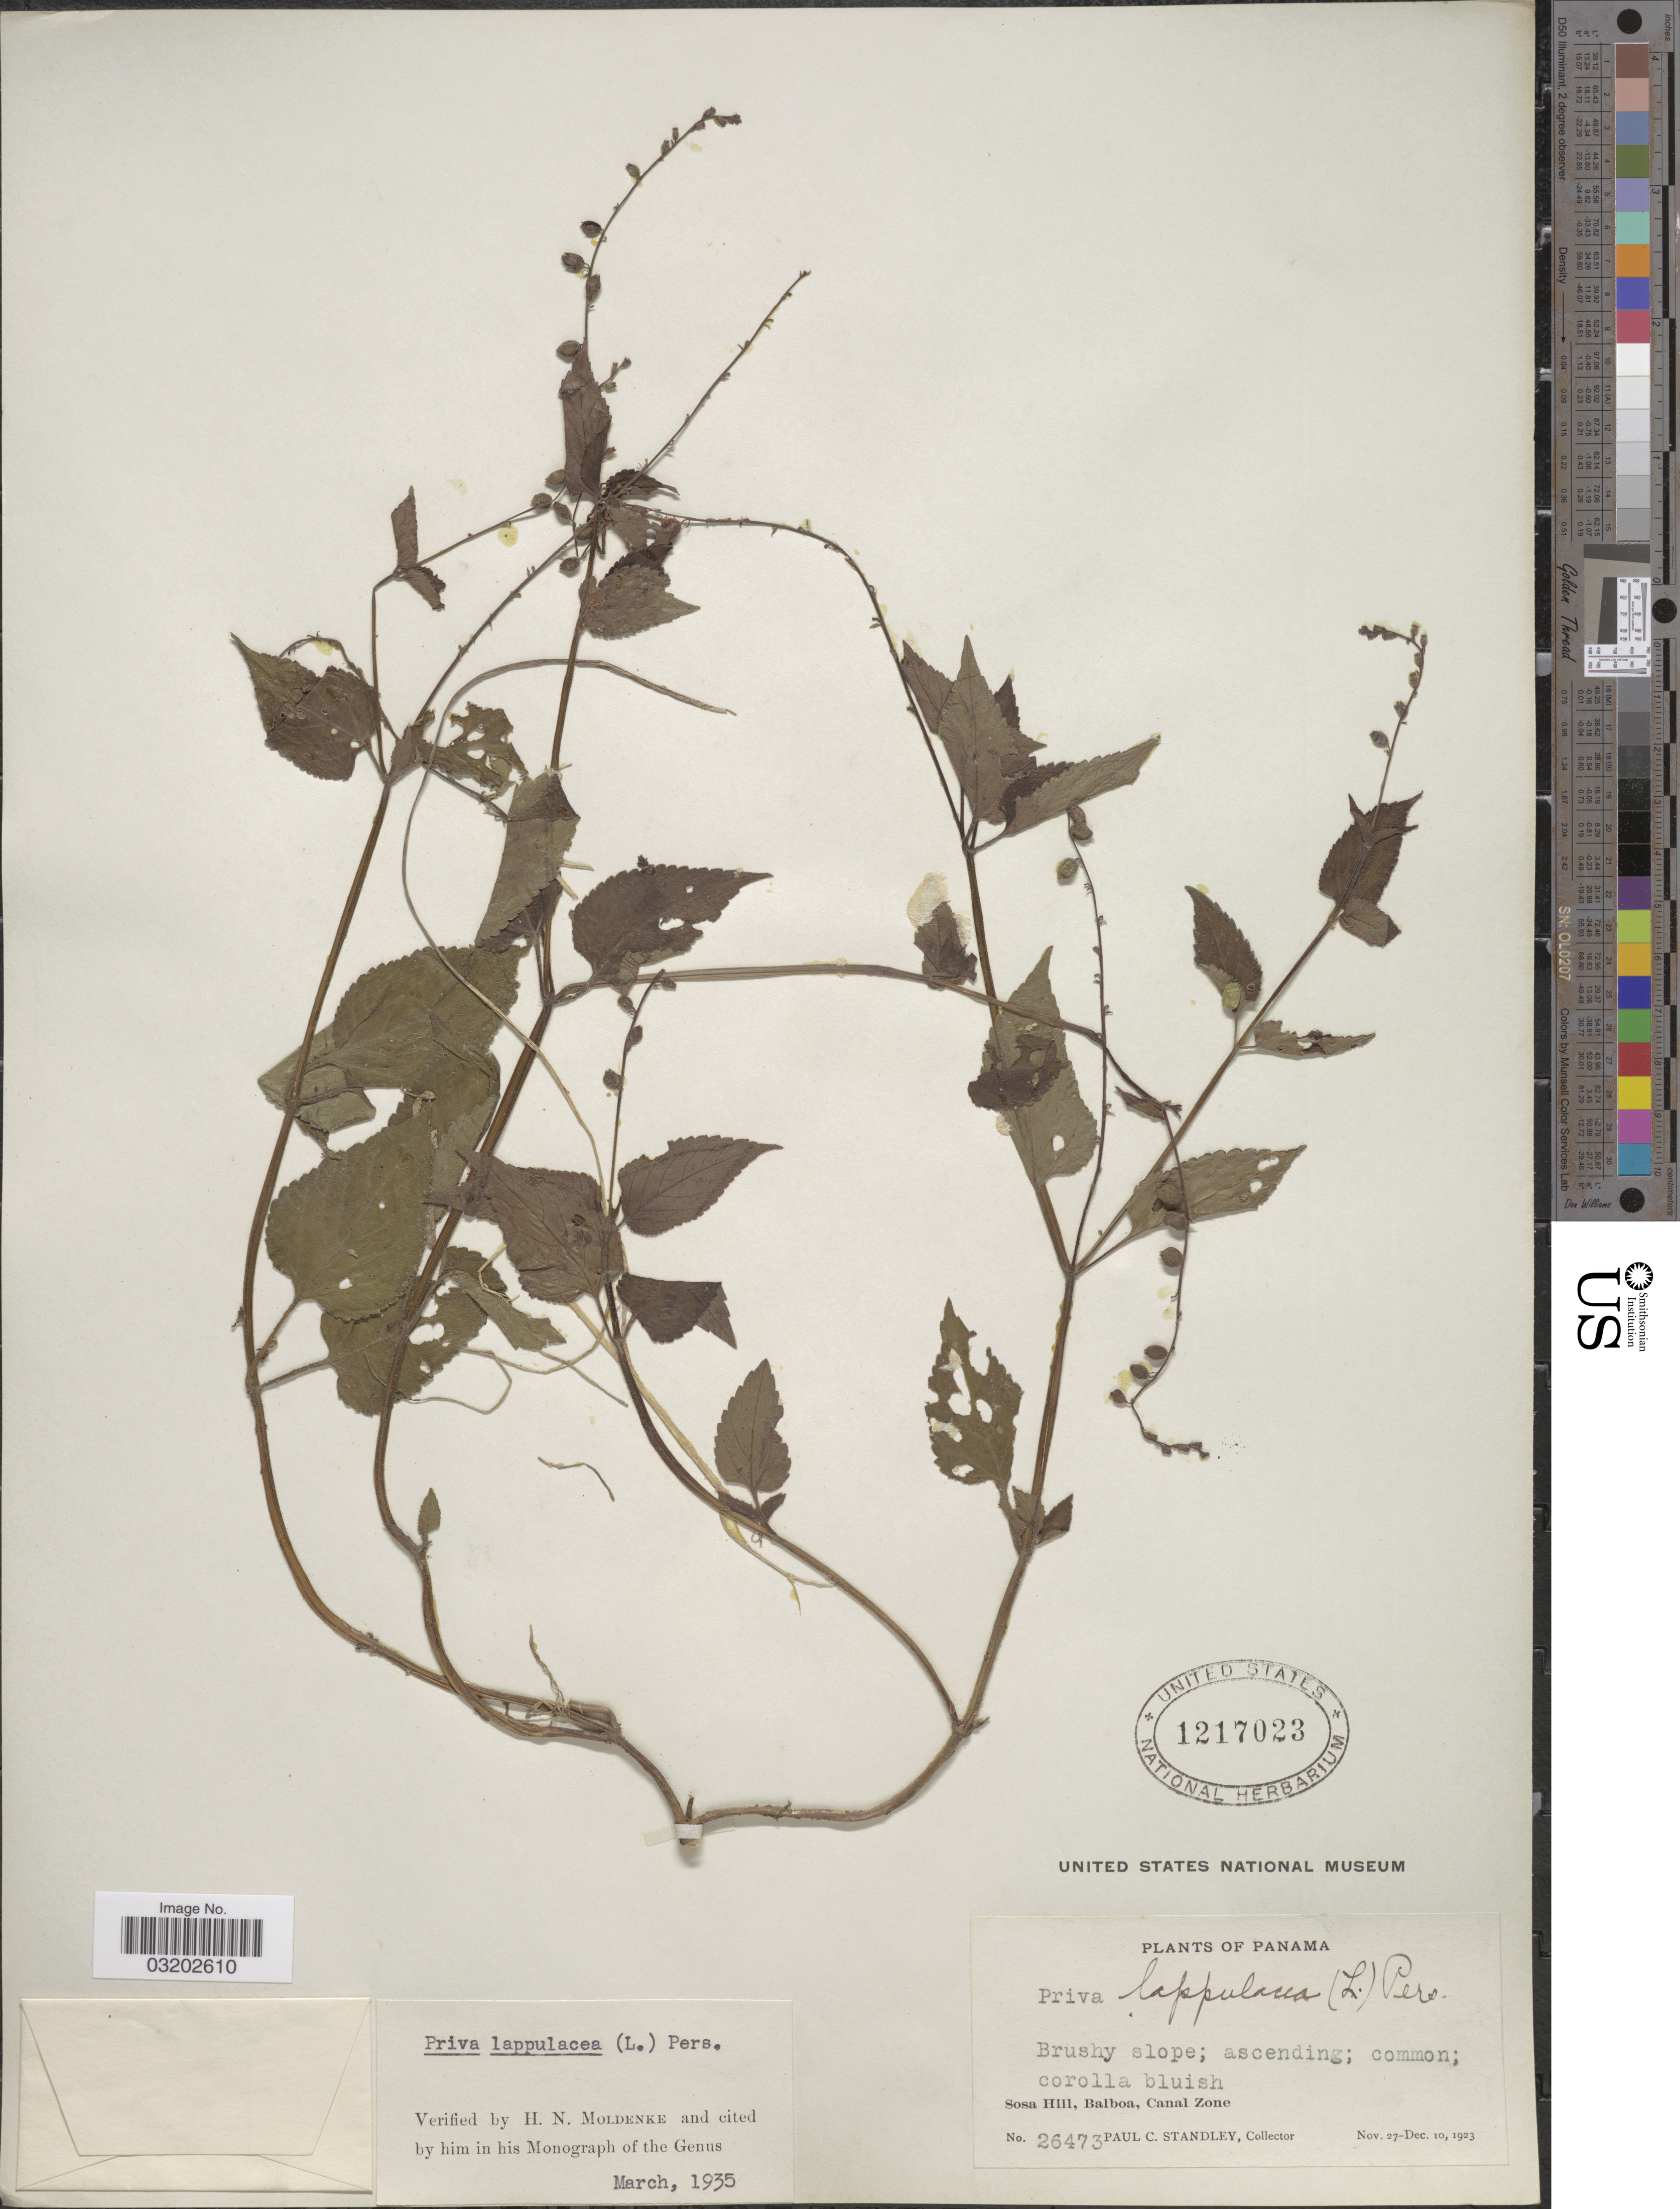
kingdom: Plantae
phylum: Tracheophyta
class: Magnoliopsida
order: Lamiales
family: Verbenaceae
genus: Priva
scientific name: Priva lappulacea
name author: (L.) Pers.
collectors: P. C. Standley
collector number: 26473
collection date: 1923-11-27/1923-12-10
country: Panama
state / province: Colón / Panamá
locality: Sosa Hill, Balboa, Canal Zone.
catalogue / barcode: US 1217023